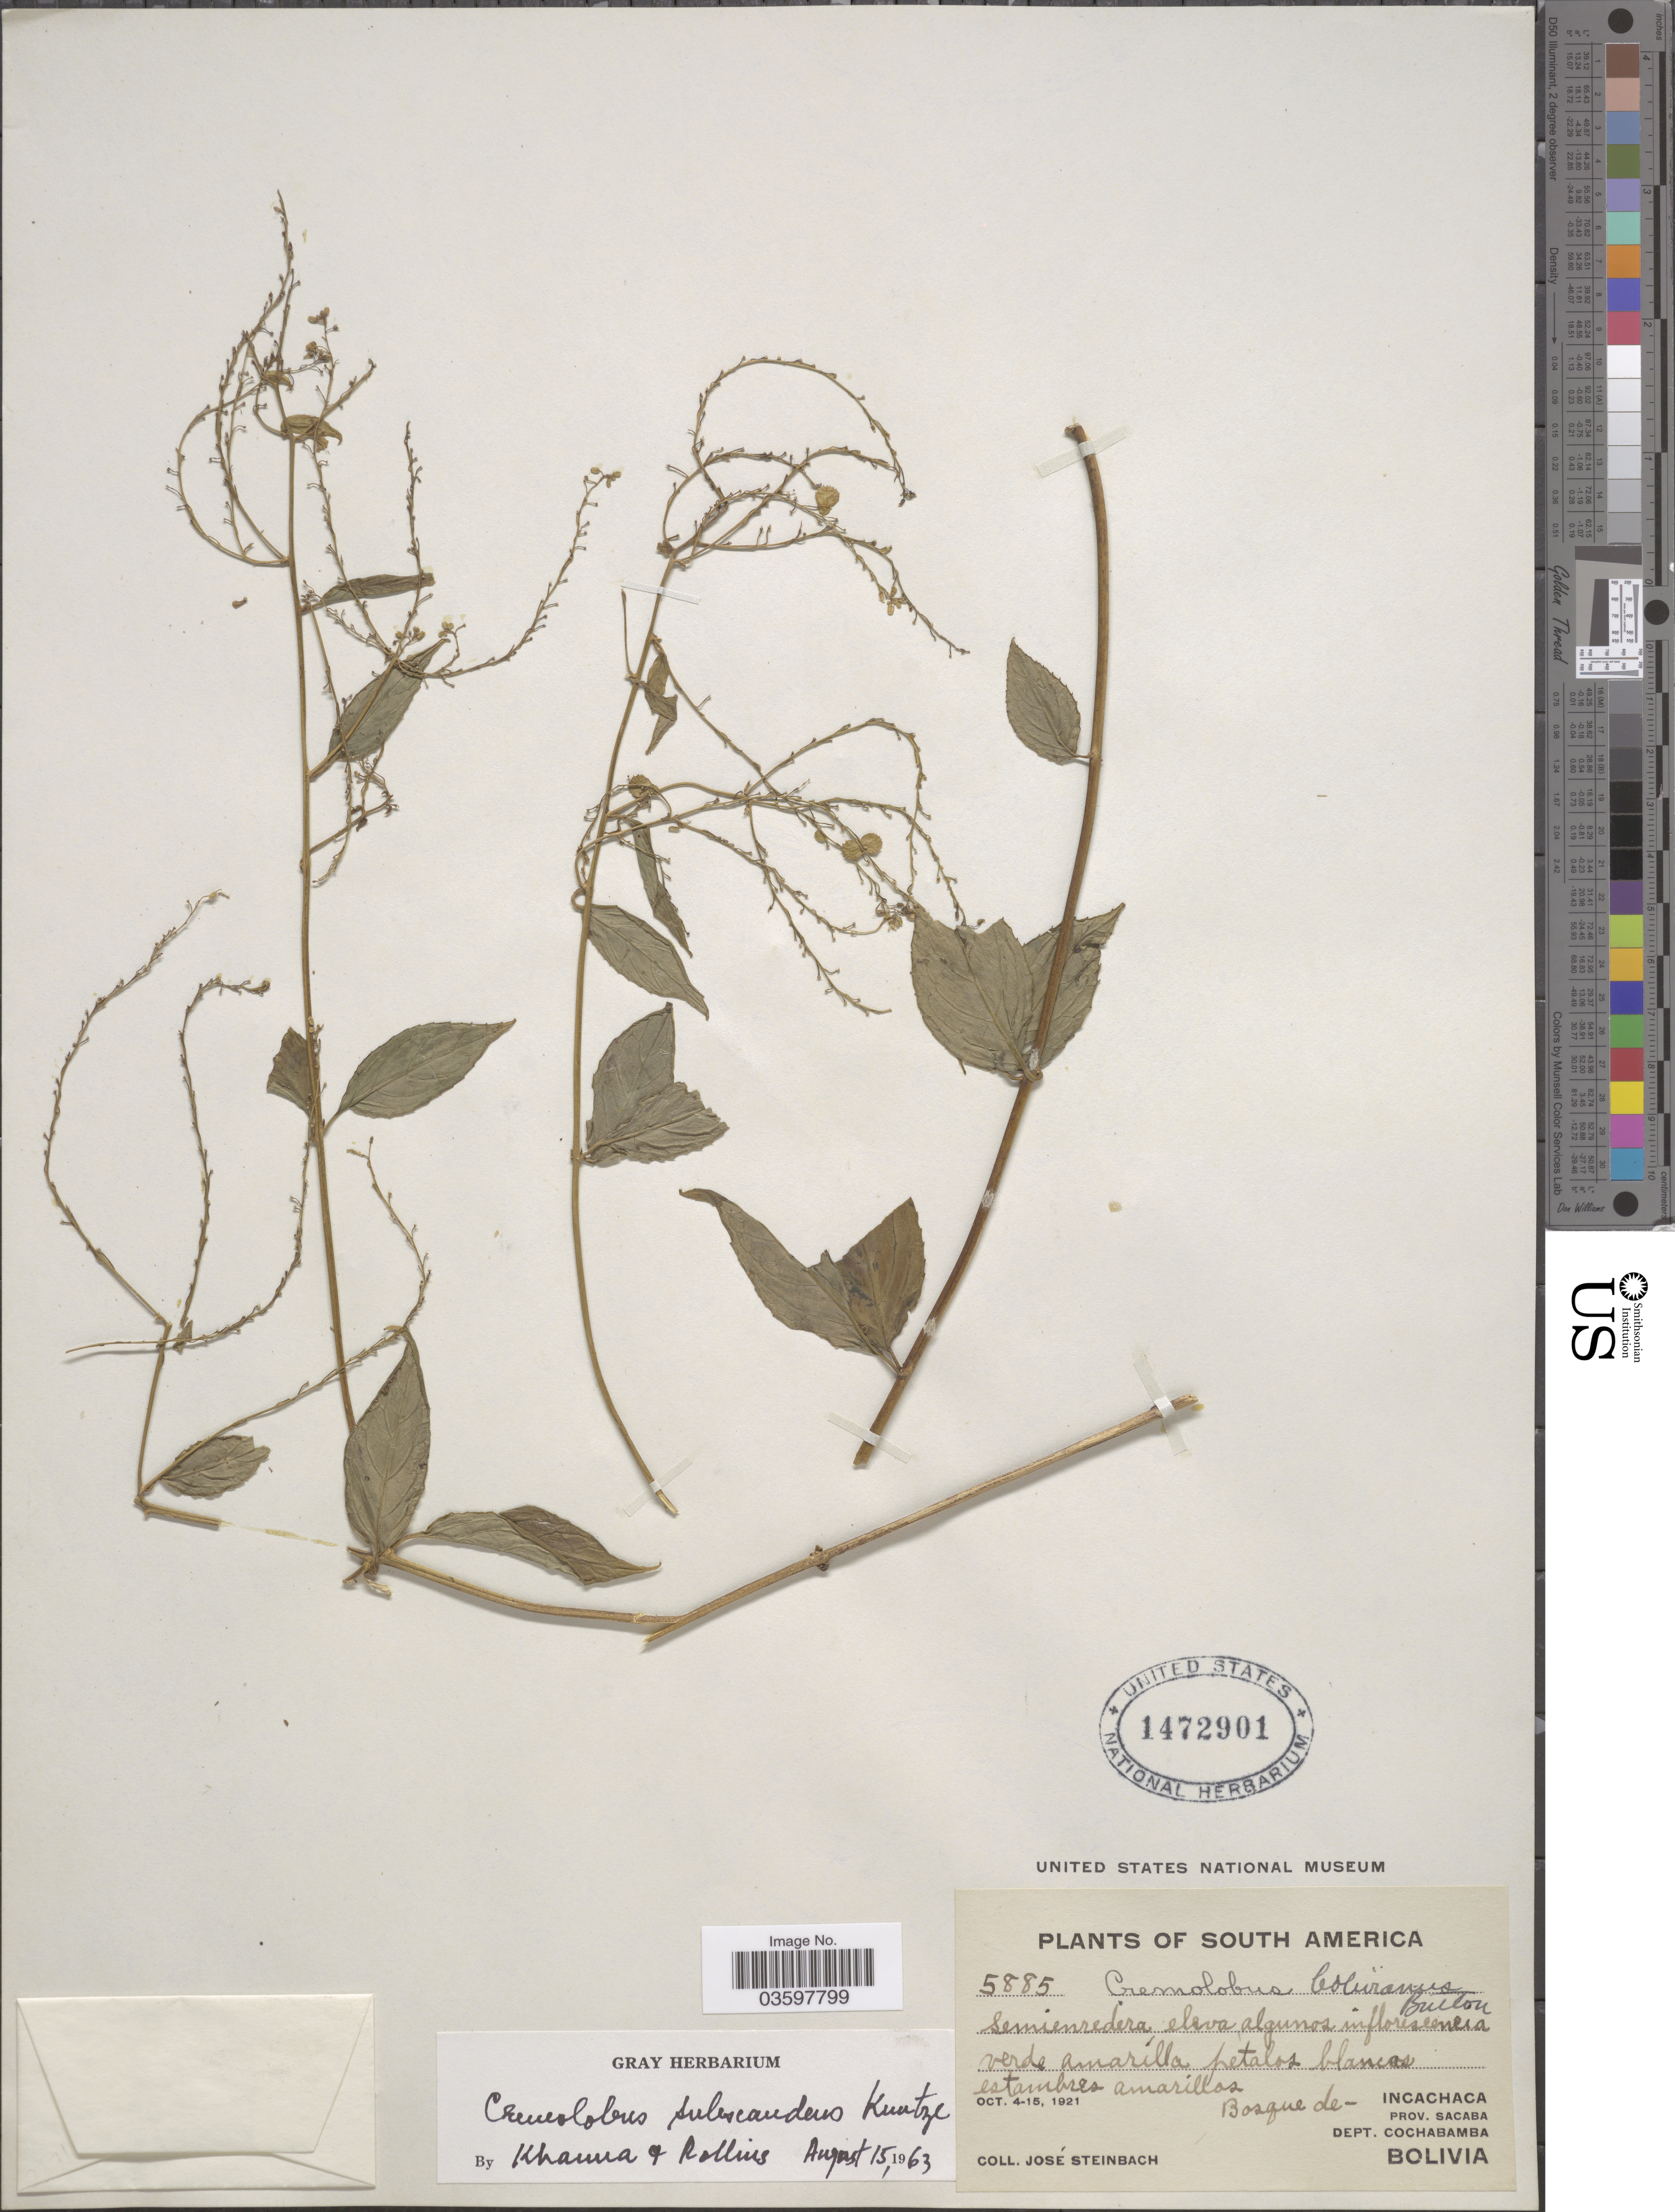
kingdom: Plantae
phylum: Tracheophyta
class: Magnoliopsida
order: Brassicales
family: Brassicaceae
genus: Cremolobus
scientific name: Cremolobus subscandens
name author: Kuntze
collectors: J. Steinbach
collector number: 5885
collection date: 1921-10-04/1921-10-15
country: Bolivia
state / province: Cochabamba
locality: Bosque de Incachaca. Prov. Sacaba. Dept. Cochabamba.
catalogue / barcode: US 1472901